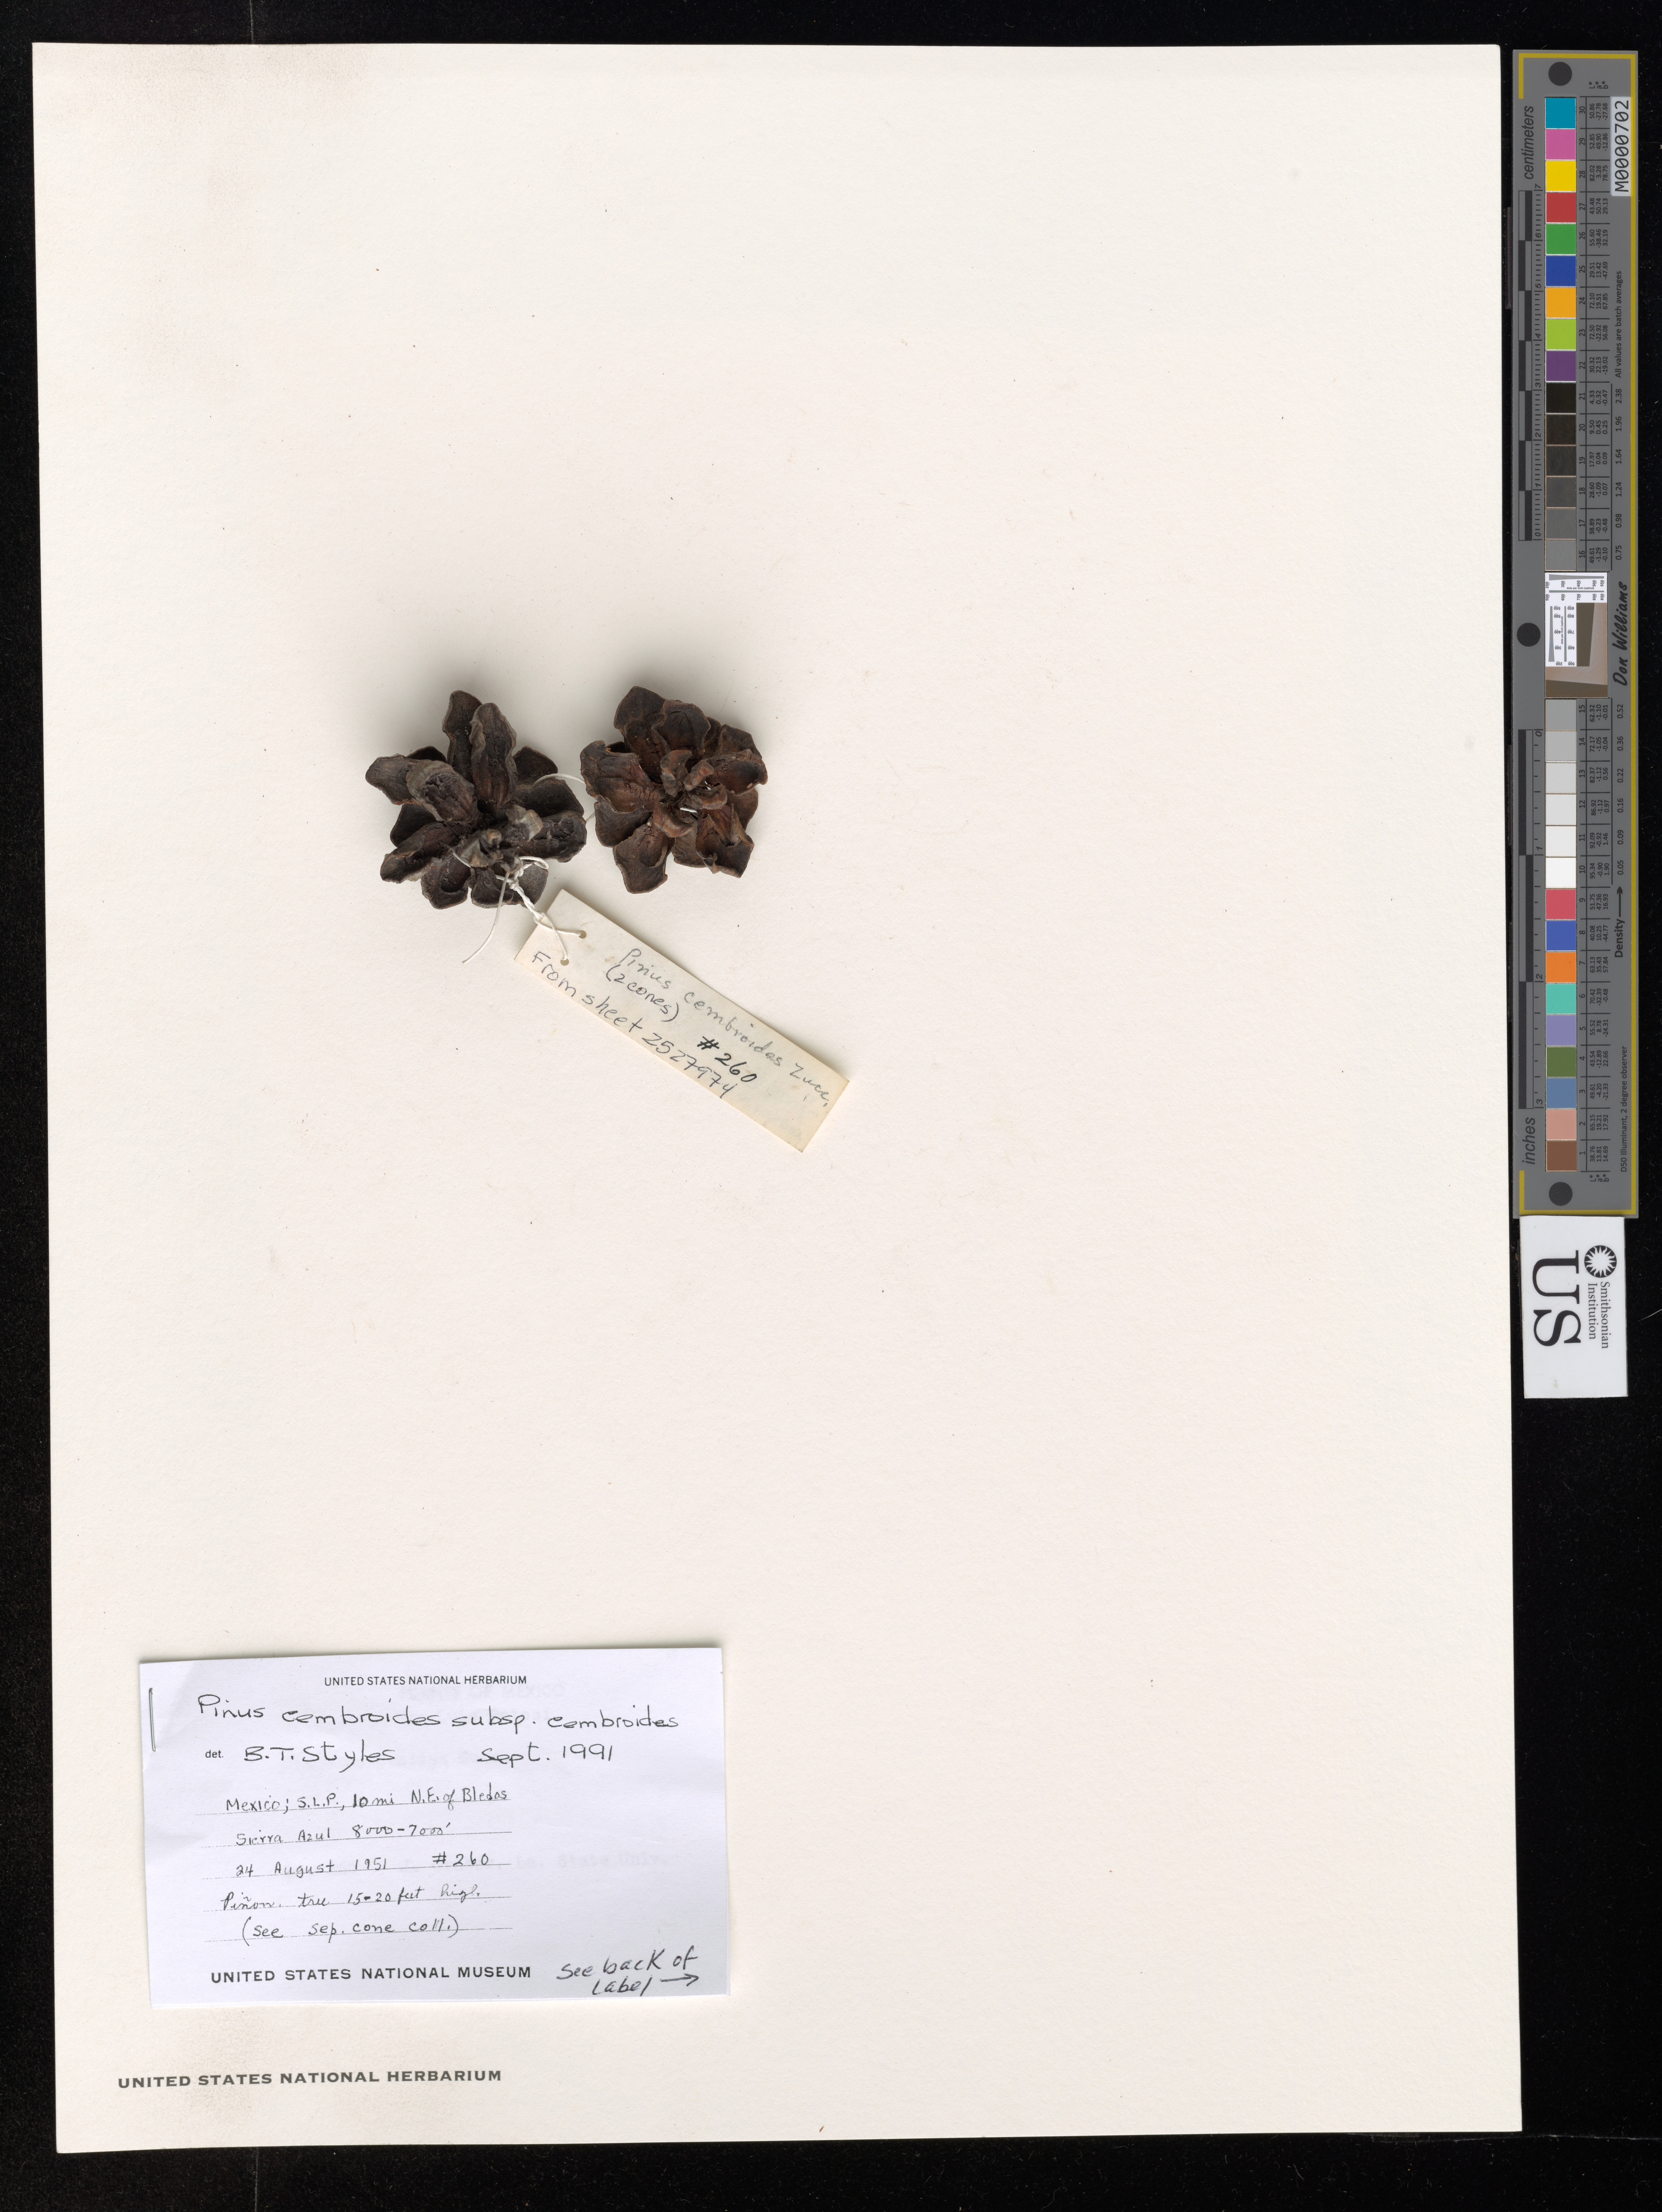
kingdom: Plantae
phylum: Tracheophyta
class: Pinopsida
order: Pinales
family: Pinaceae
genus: Pinus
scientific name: Pinus cembroides subsp. cembroides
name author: Zucc.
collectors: J. Graber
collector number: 260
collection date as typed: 24 Aug 1951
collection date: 1951-08-24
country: Mexico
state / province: San Luis Potosí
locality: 10 mi. NE of Bledos. Sierra Azul.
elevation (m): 2134